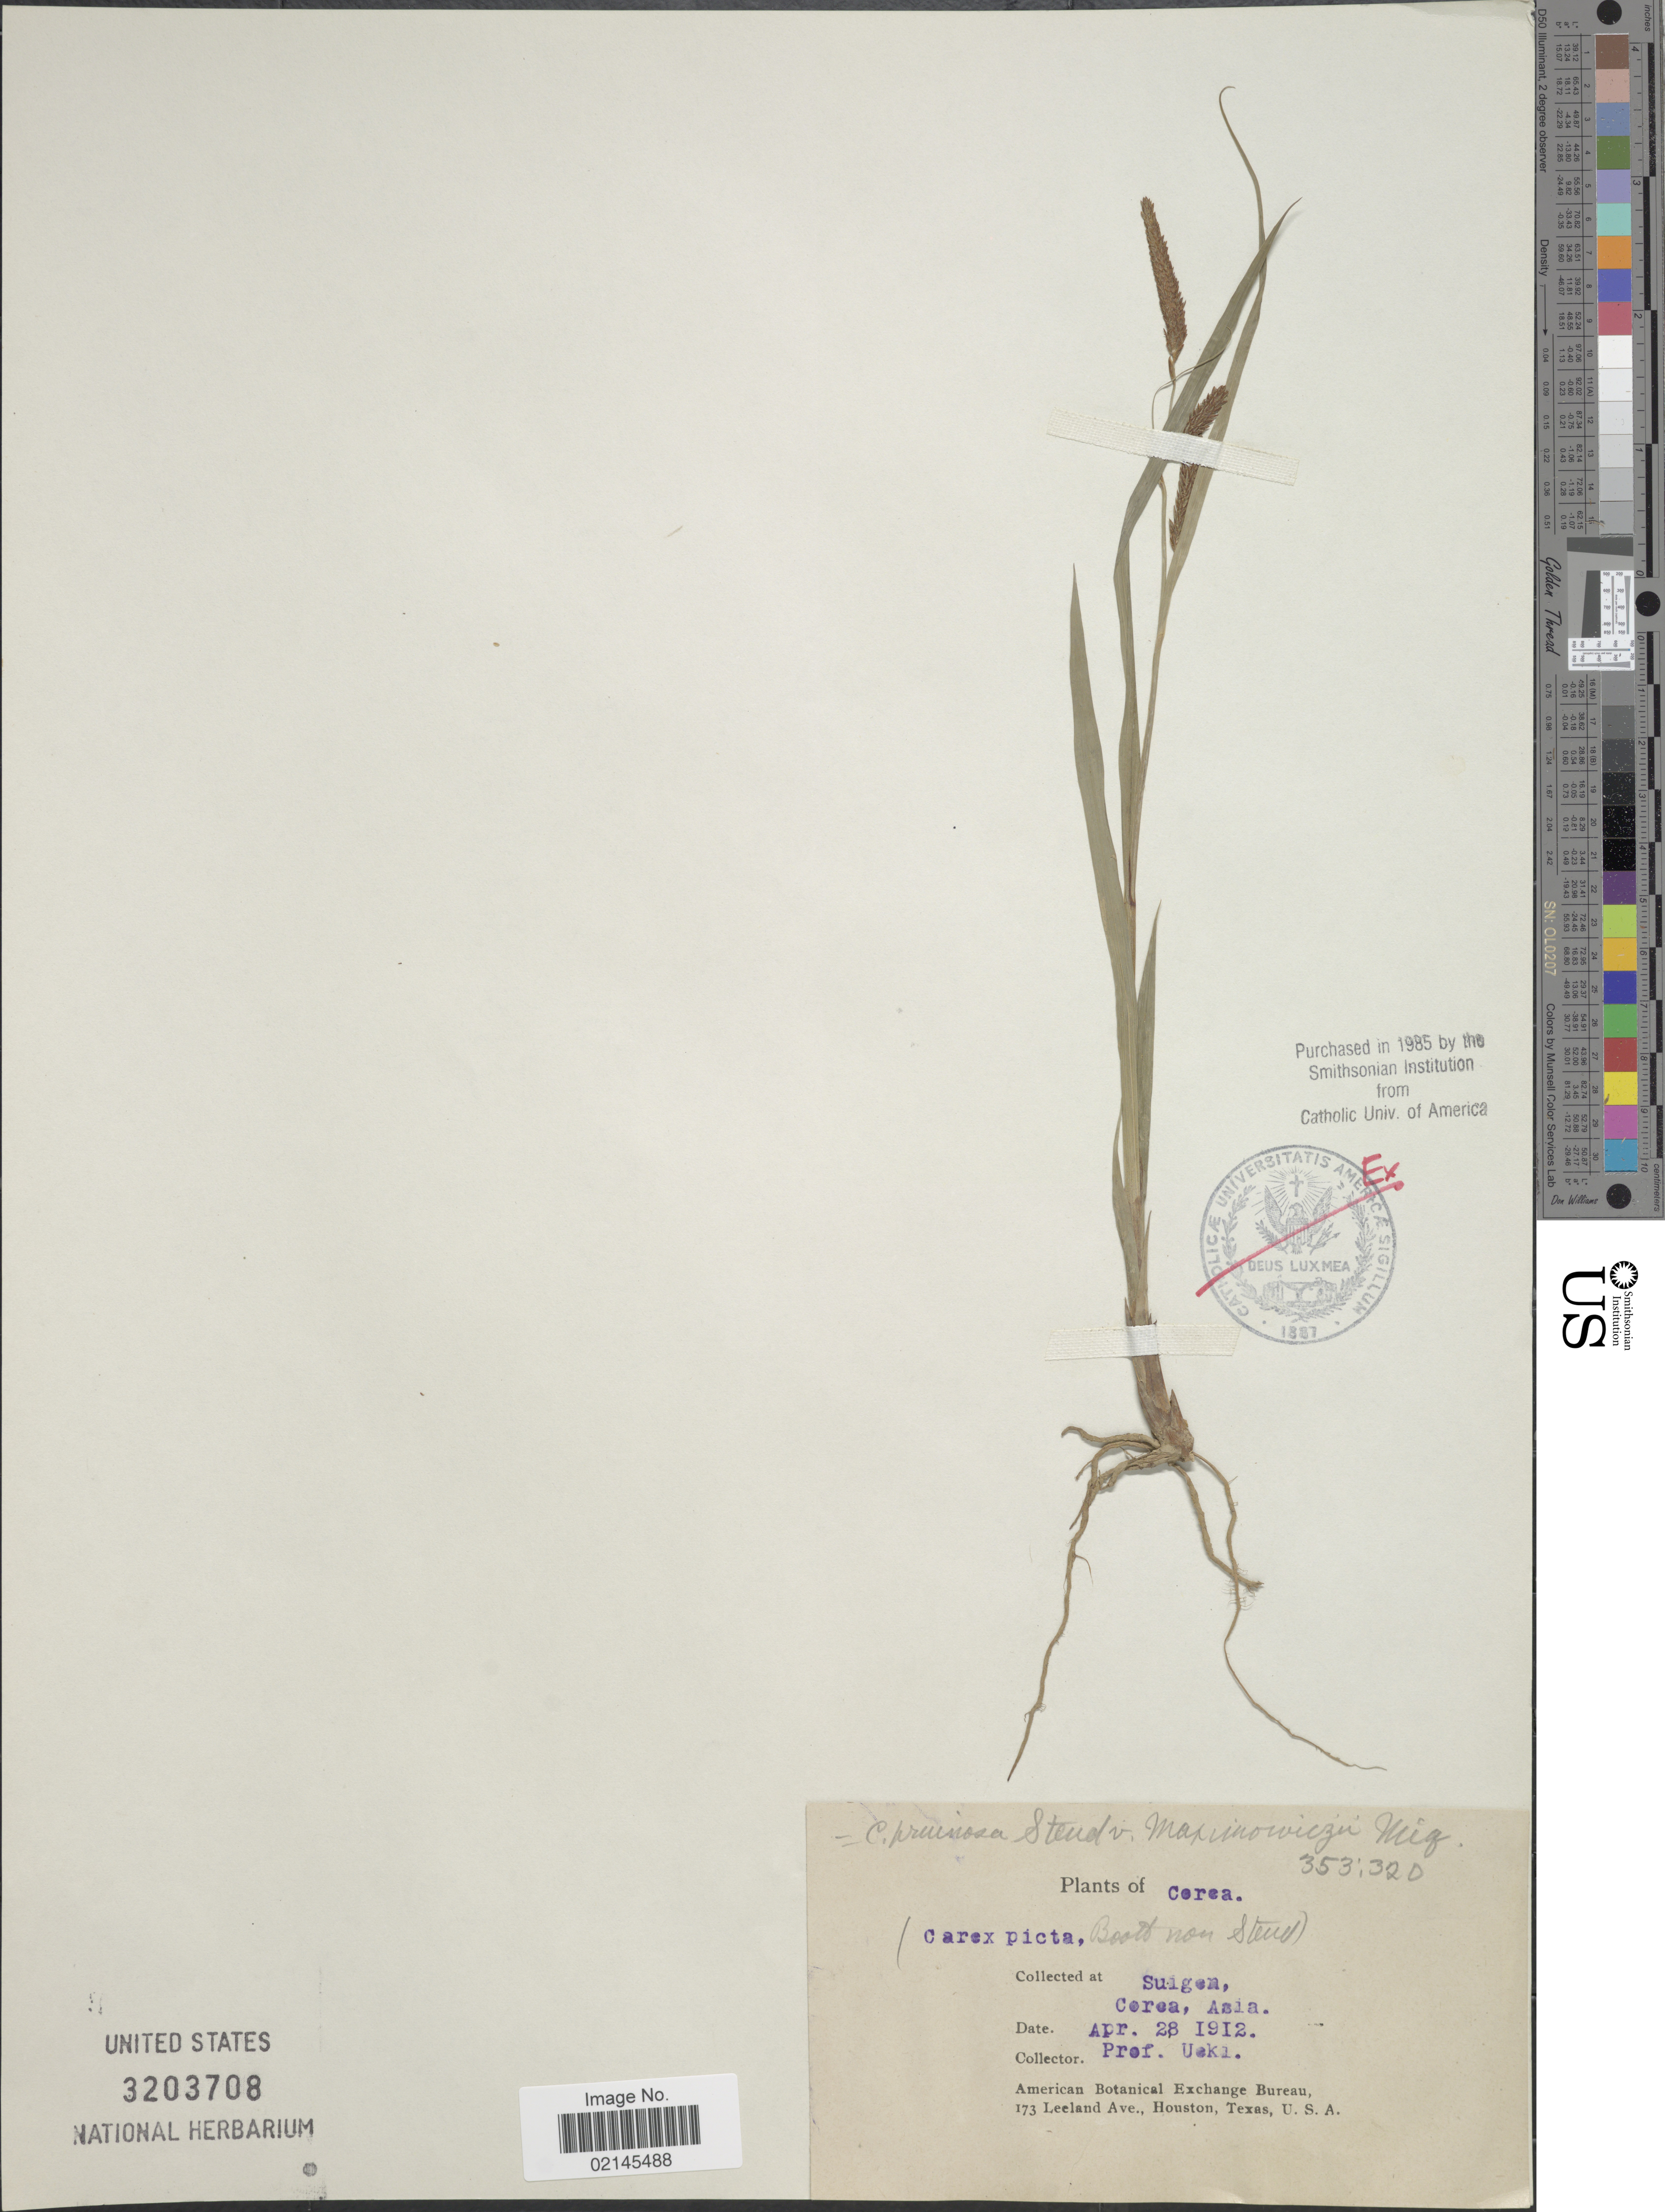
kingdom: Plantae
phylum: Tracheophyta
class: Liliopsida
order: Poales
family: Cyperaceae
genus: Carex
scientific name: Carex pruinosa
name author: Boott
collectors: Ueki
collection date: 1912-04-28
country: South Korea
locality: Corea, Suigen, Asia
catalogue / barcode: US 3203708